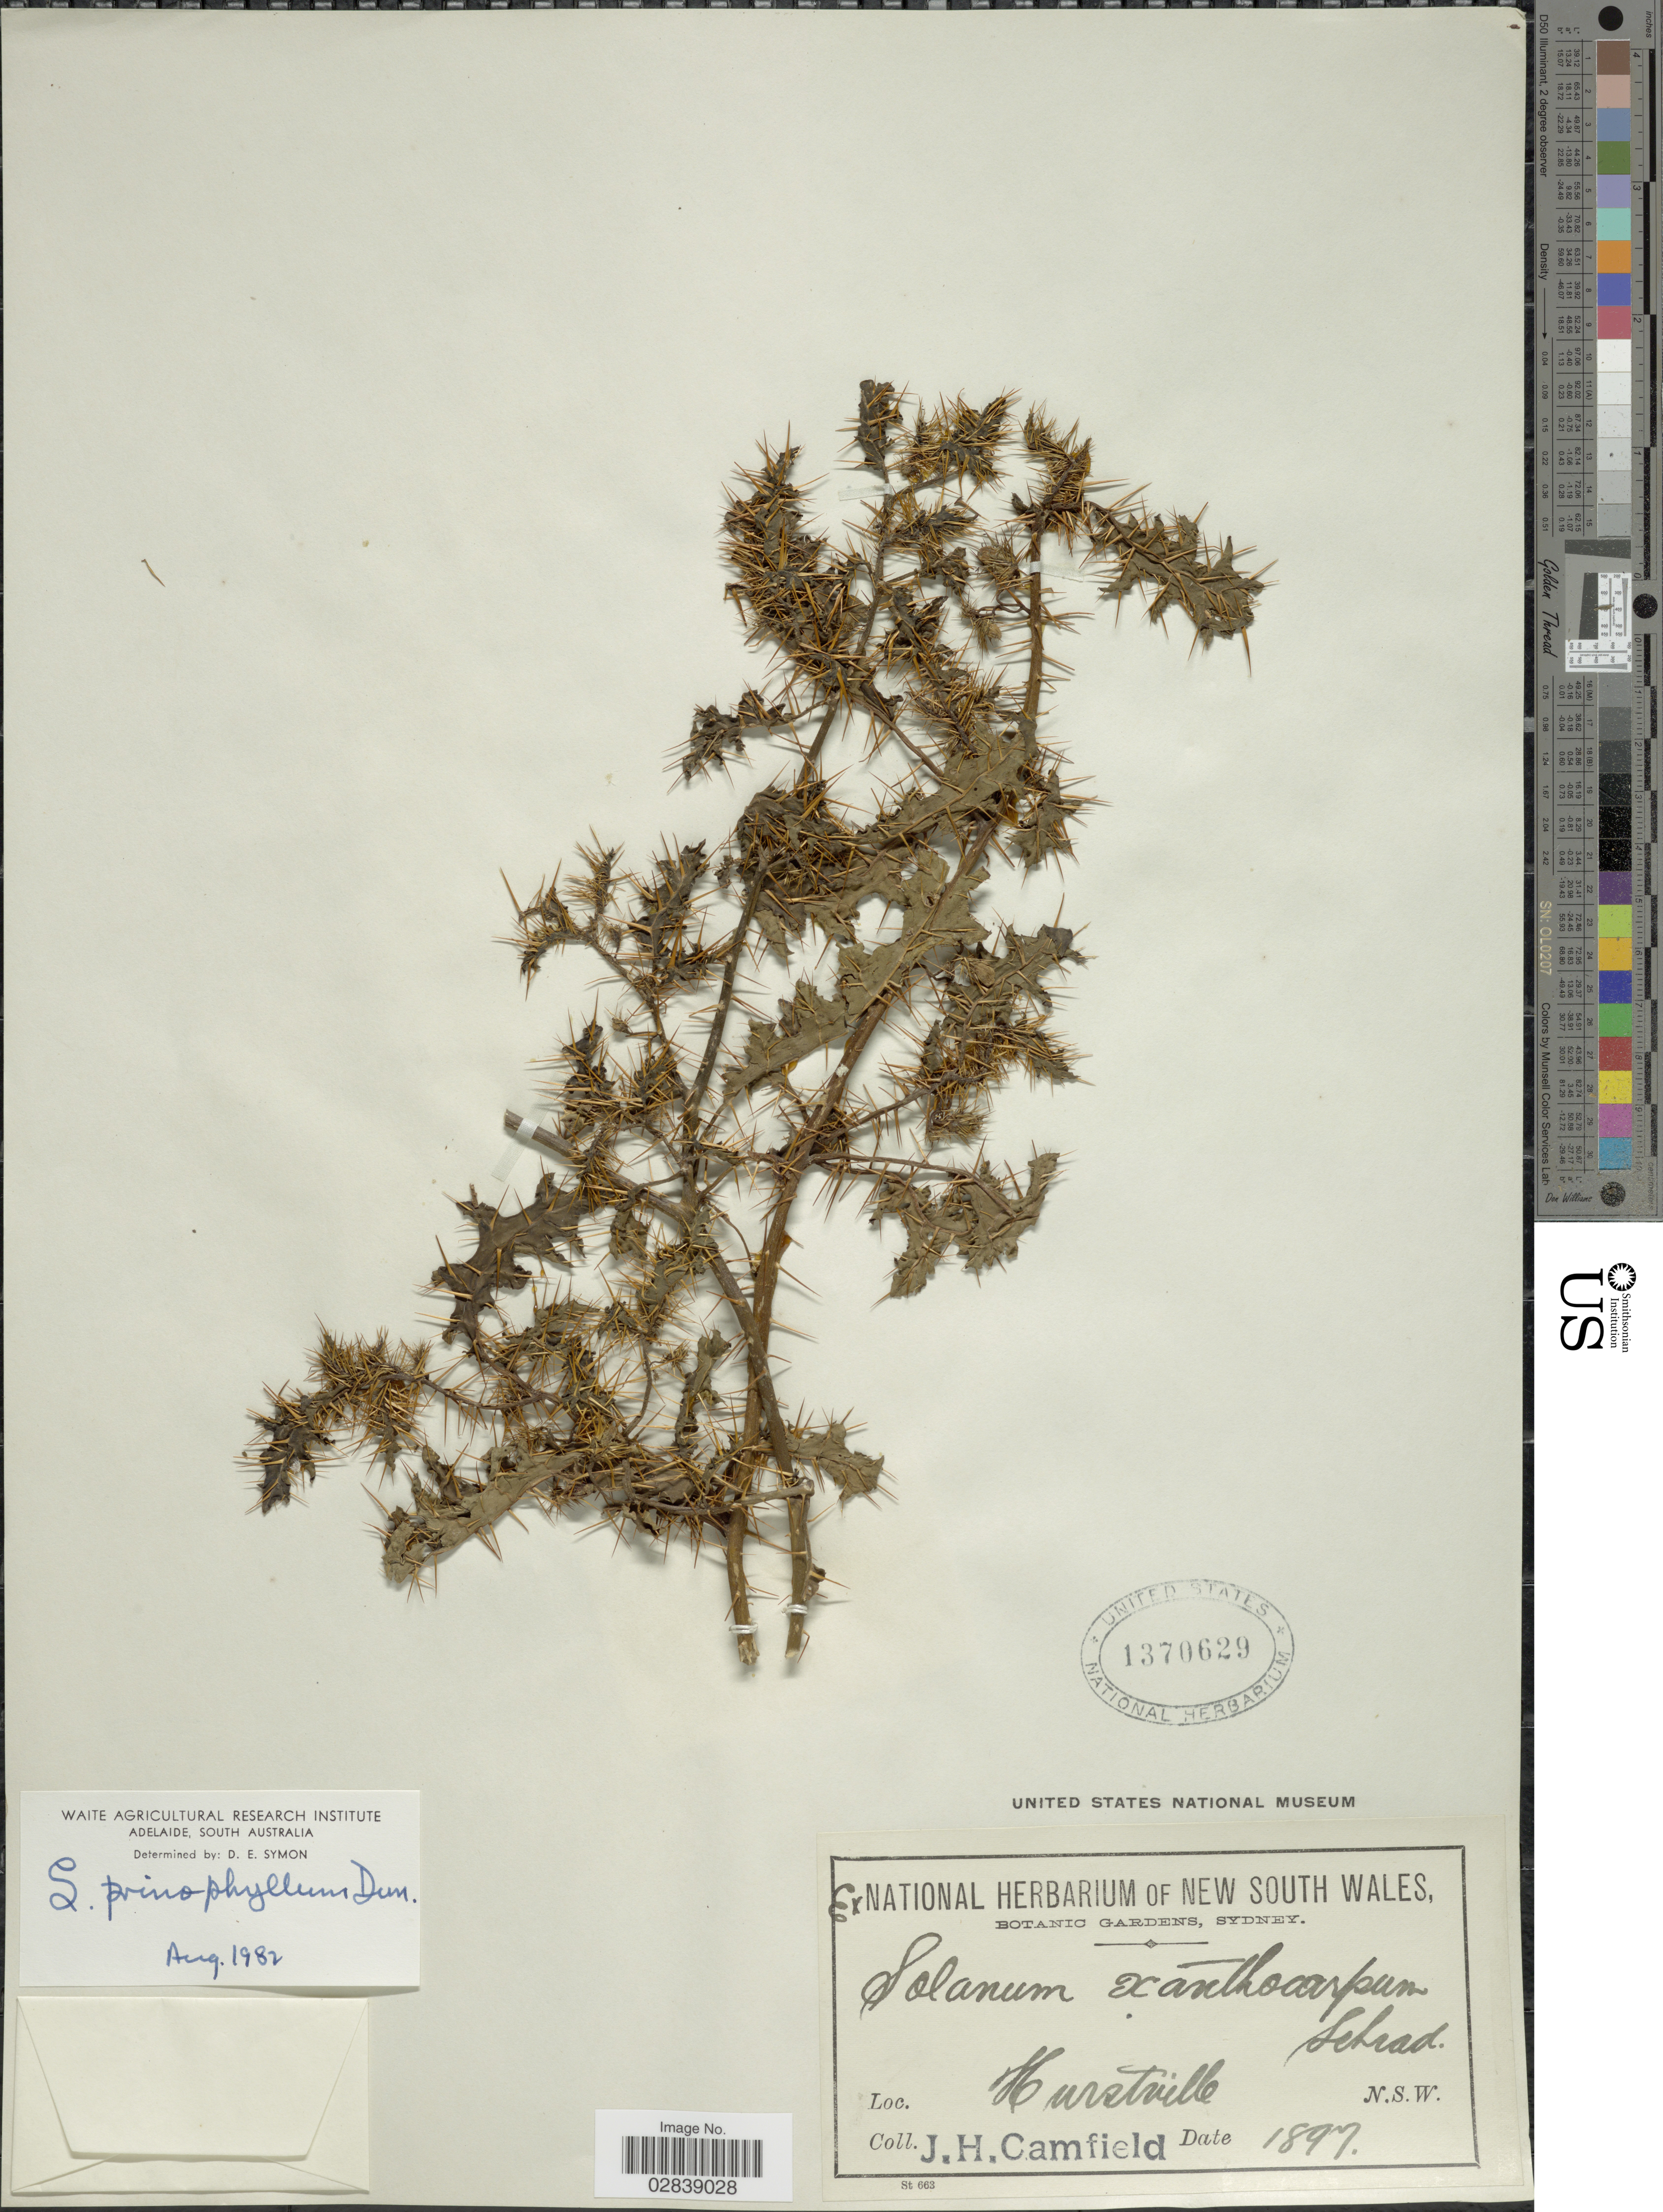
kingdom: Plantae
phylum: Tracheophyta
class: Magnoliopsida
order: Solanales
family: Solanaceae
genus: Solanum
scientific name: Solanum prinophyllum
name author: Dunal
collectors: J. Camfield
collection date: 1897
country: Australia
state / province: New South Wales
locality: Hurstville.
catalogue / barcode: US 1370629